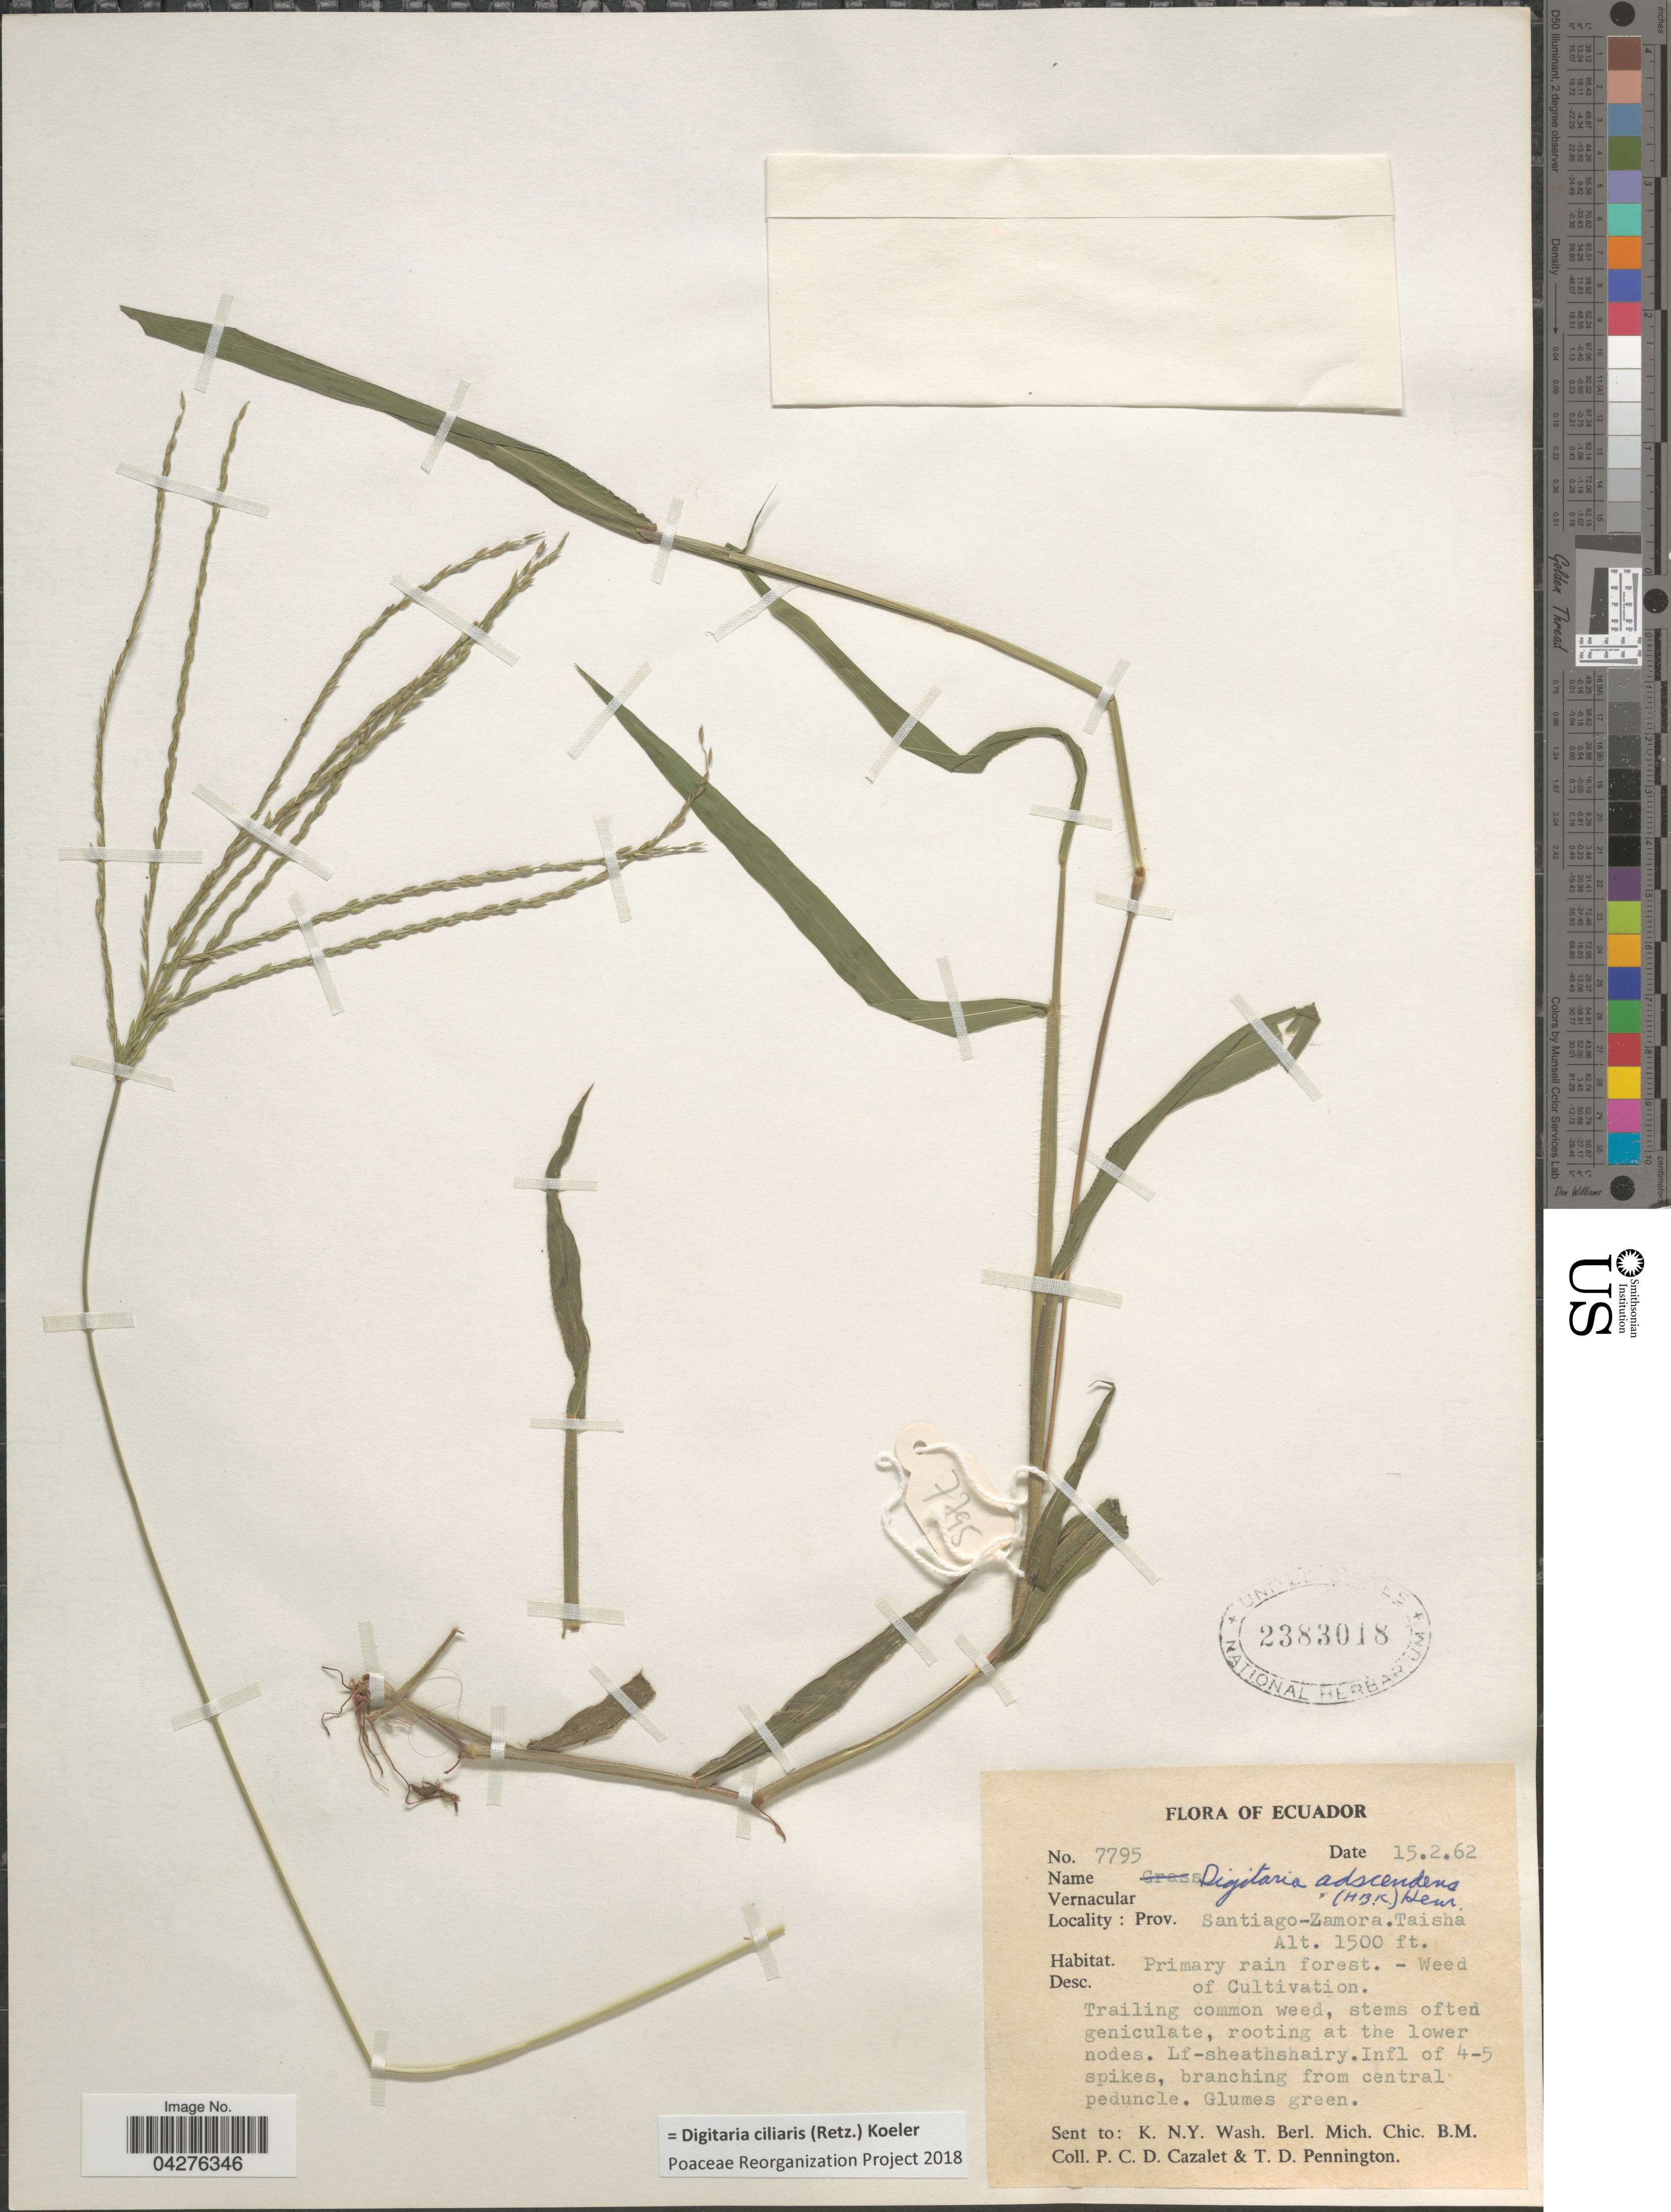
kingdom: Plantae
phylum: Tracheophyta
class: Liliopsida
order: Poales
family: Poaceae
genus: Digitaria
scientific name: Digitaria ciliaris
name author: (Retz.) Koeler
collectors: P. C. D. Cazalet & T. D. Pennington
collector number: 7795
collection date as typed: Transcribed d/m/y: 15/2/62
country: Ecuador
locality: Prov. Santiago-Zamora. Taisha.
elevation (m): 457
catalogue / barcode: US 2383018